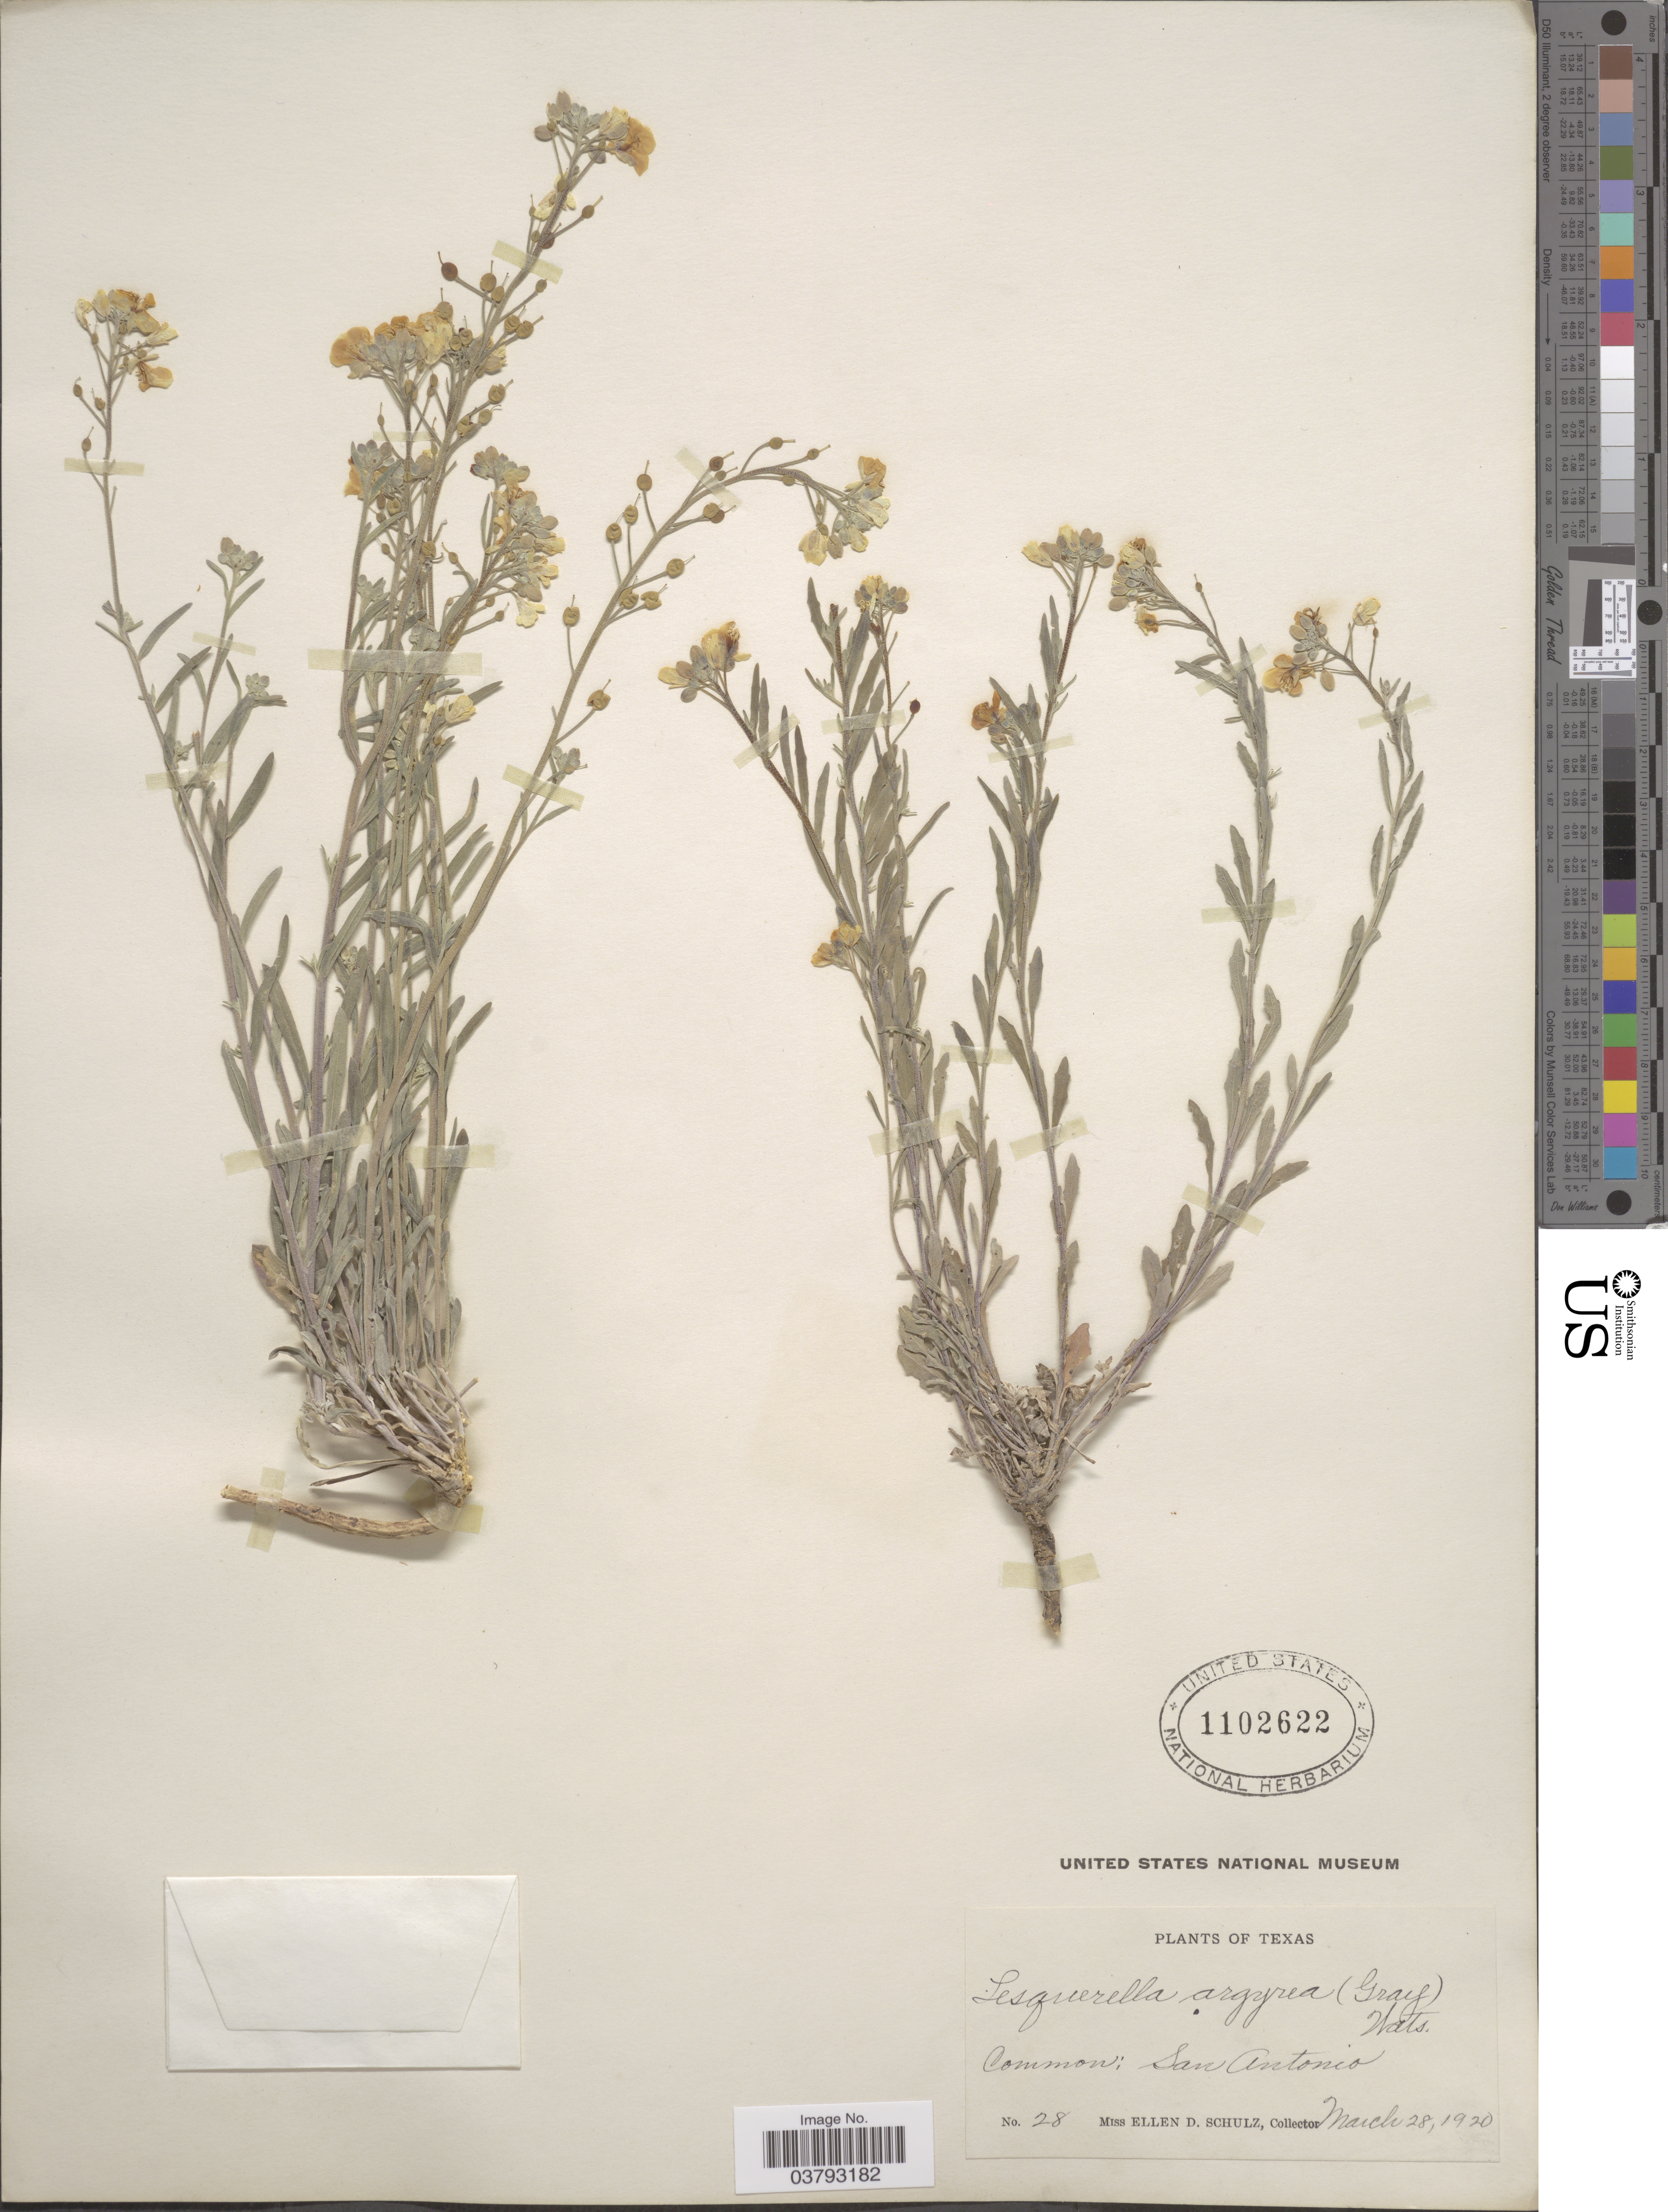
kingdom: Plantae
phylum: Tracheophyta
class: Magnoliopsida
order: Brassicales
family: Brassicaceae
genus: Lesquerella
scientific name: Lesquerella argyraea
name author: (A. Gray) S. Watson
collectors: E. D. Schulz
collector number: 28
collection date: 1920-03-28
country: United States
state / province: Texas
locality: San Antonio.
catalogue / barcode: US 1102622